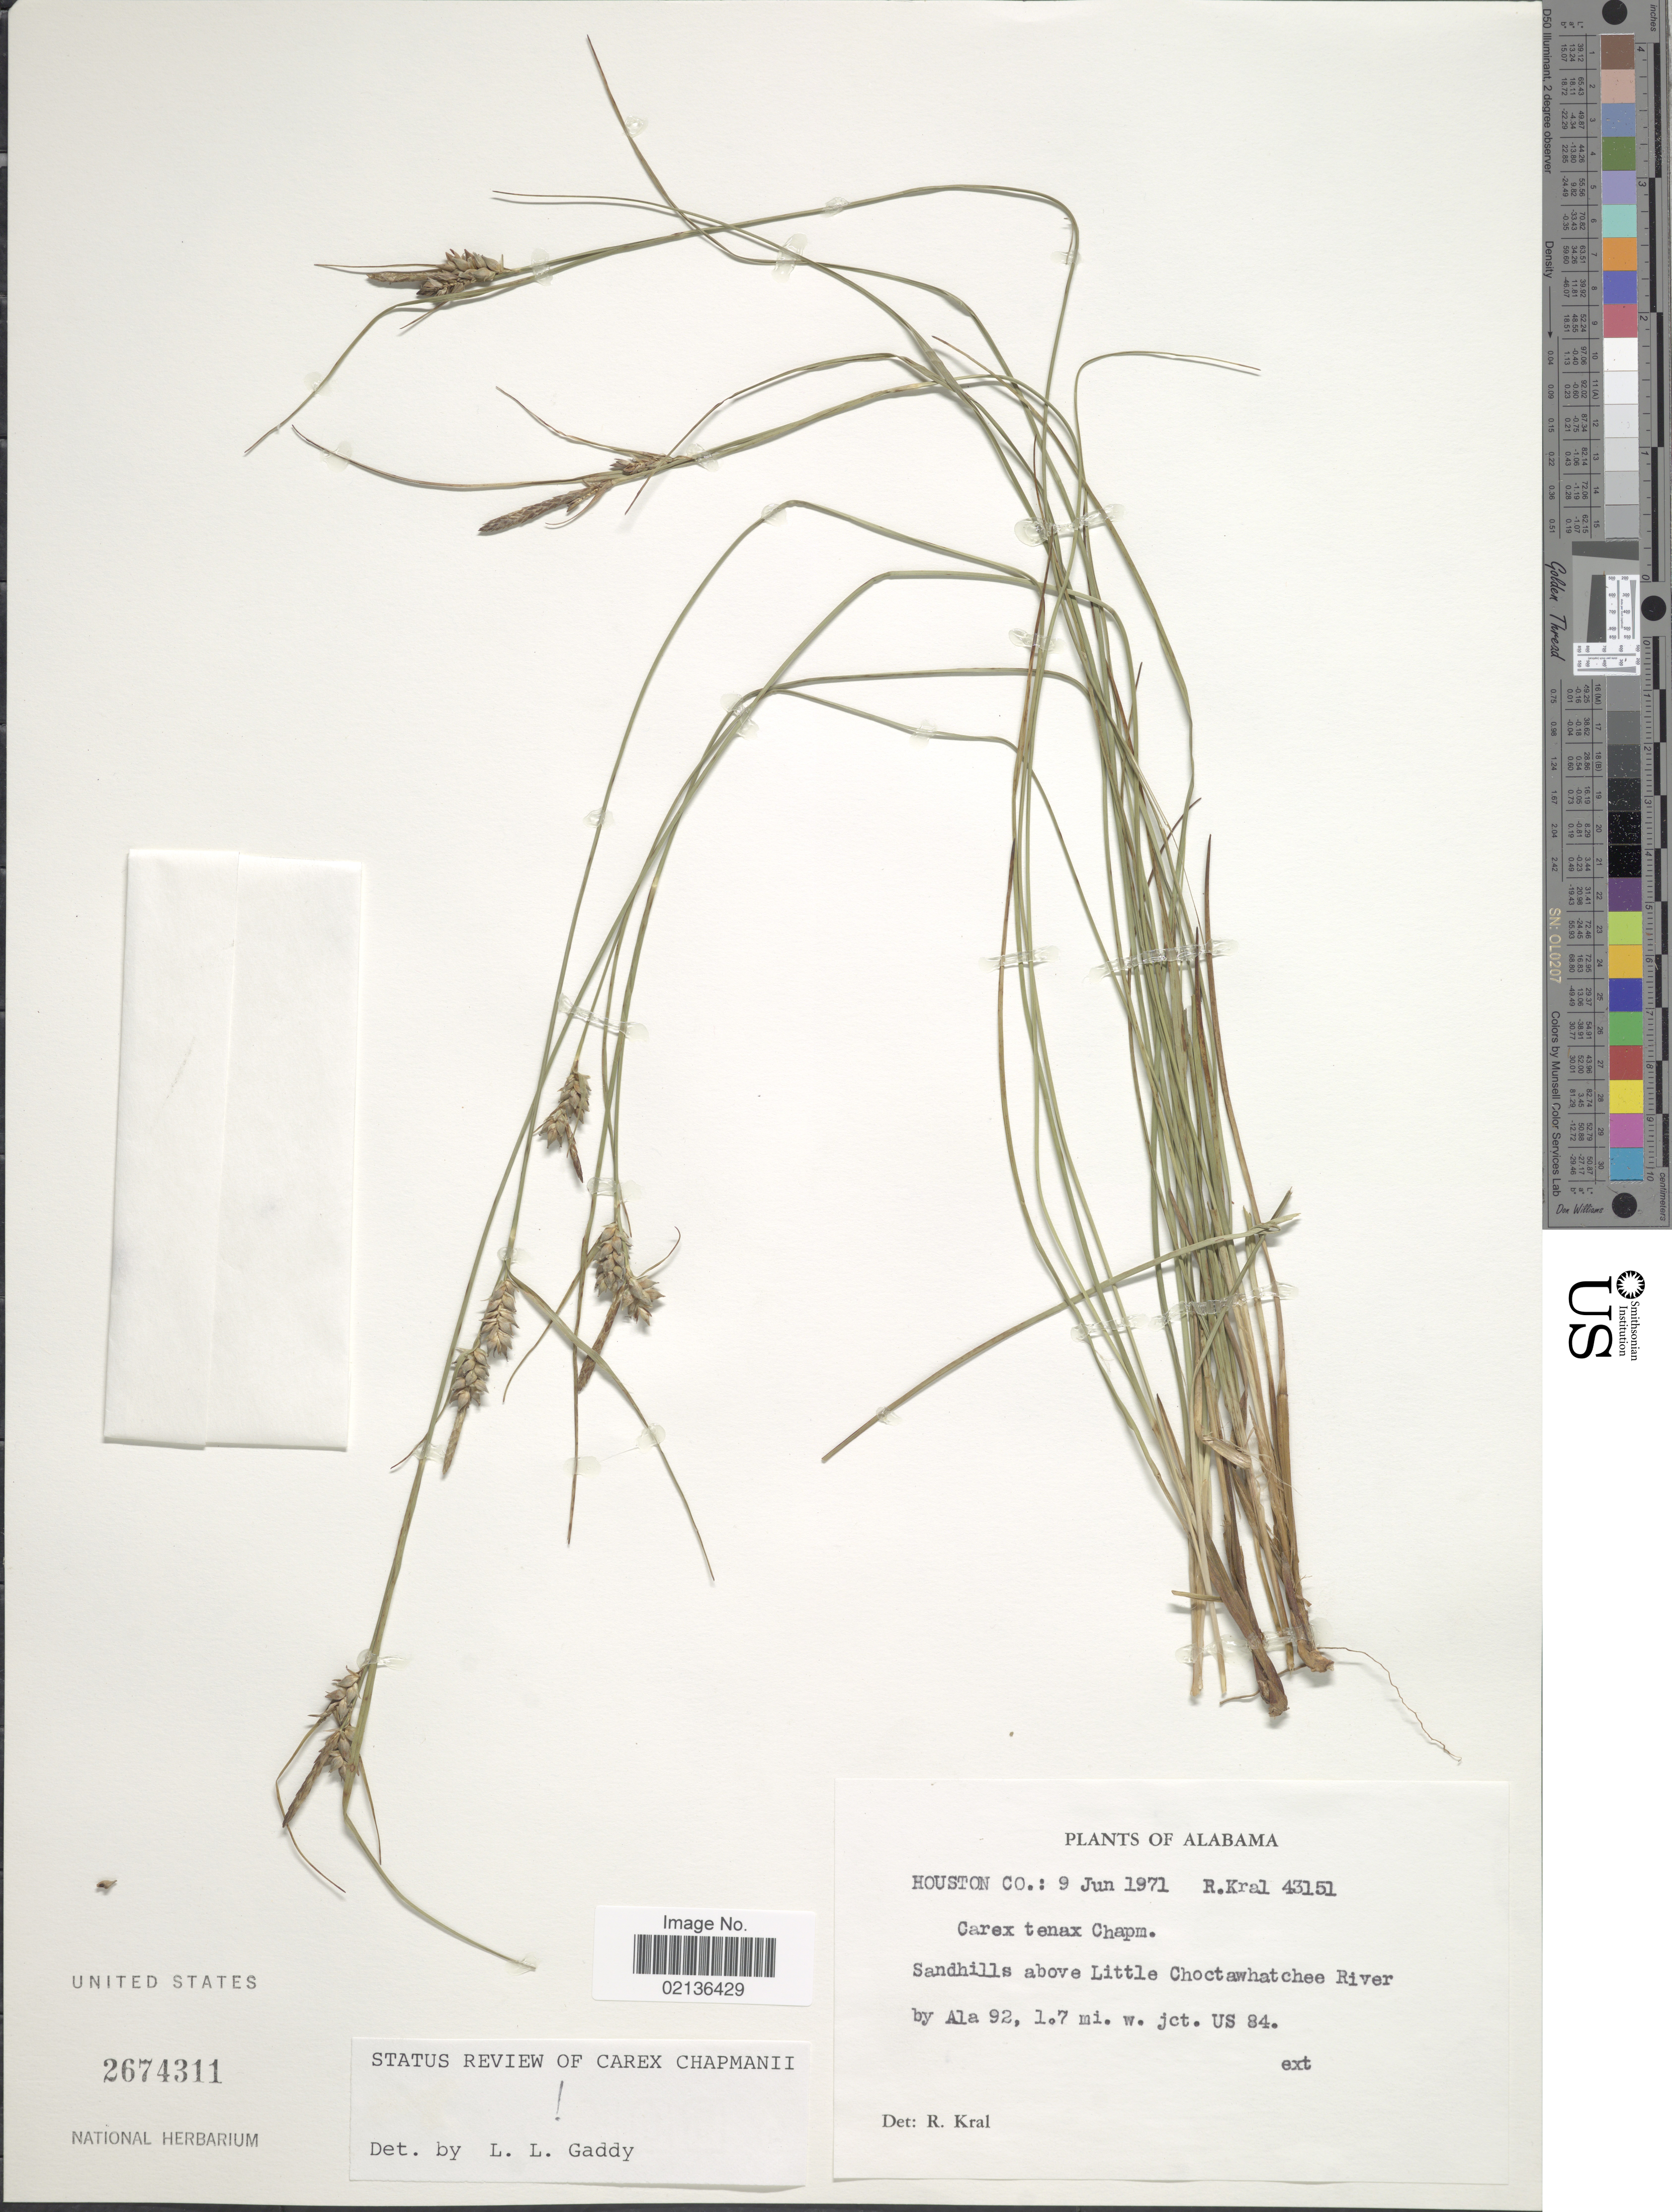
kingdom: Plantae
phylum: Tracheophyta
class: Liliopsida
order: Poales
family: Cyperaceae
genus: Carex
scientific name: Carex tenax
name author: Chapm. ex Dewey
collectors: R. Kral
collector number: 43151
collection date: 1971-06-09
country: United States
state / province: Alabama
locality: Sandhills above Little Choctawhatchee River by Ala 92, 1.7 mi. w. jct US 84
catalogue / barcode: US 2674311